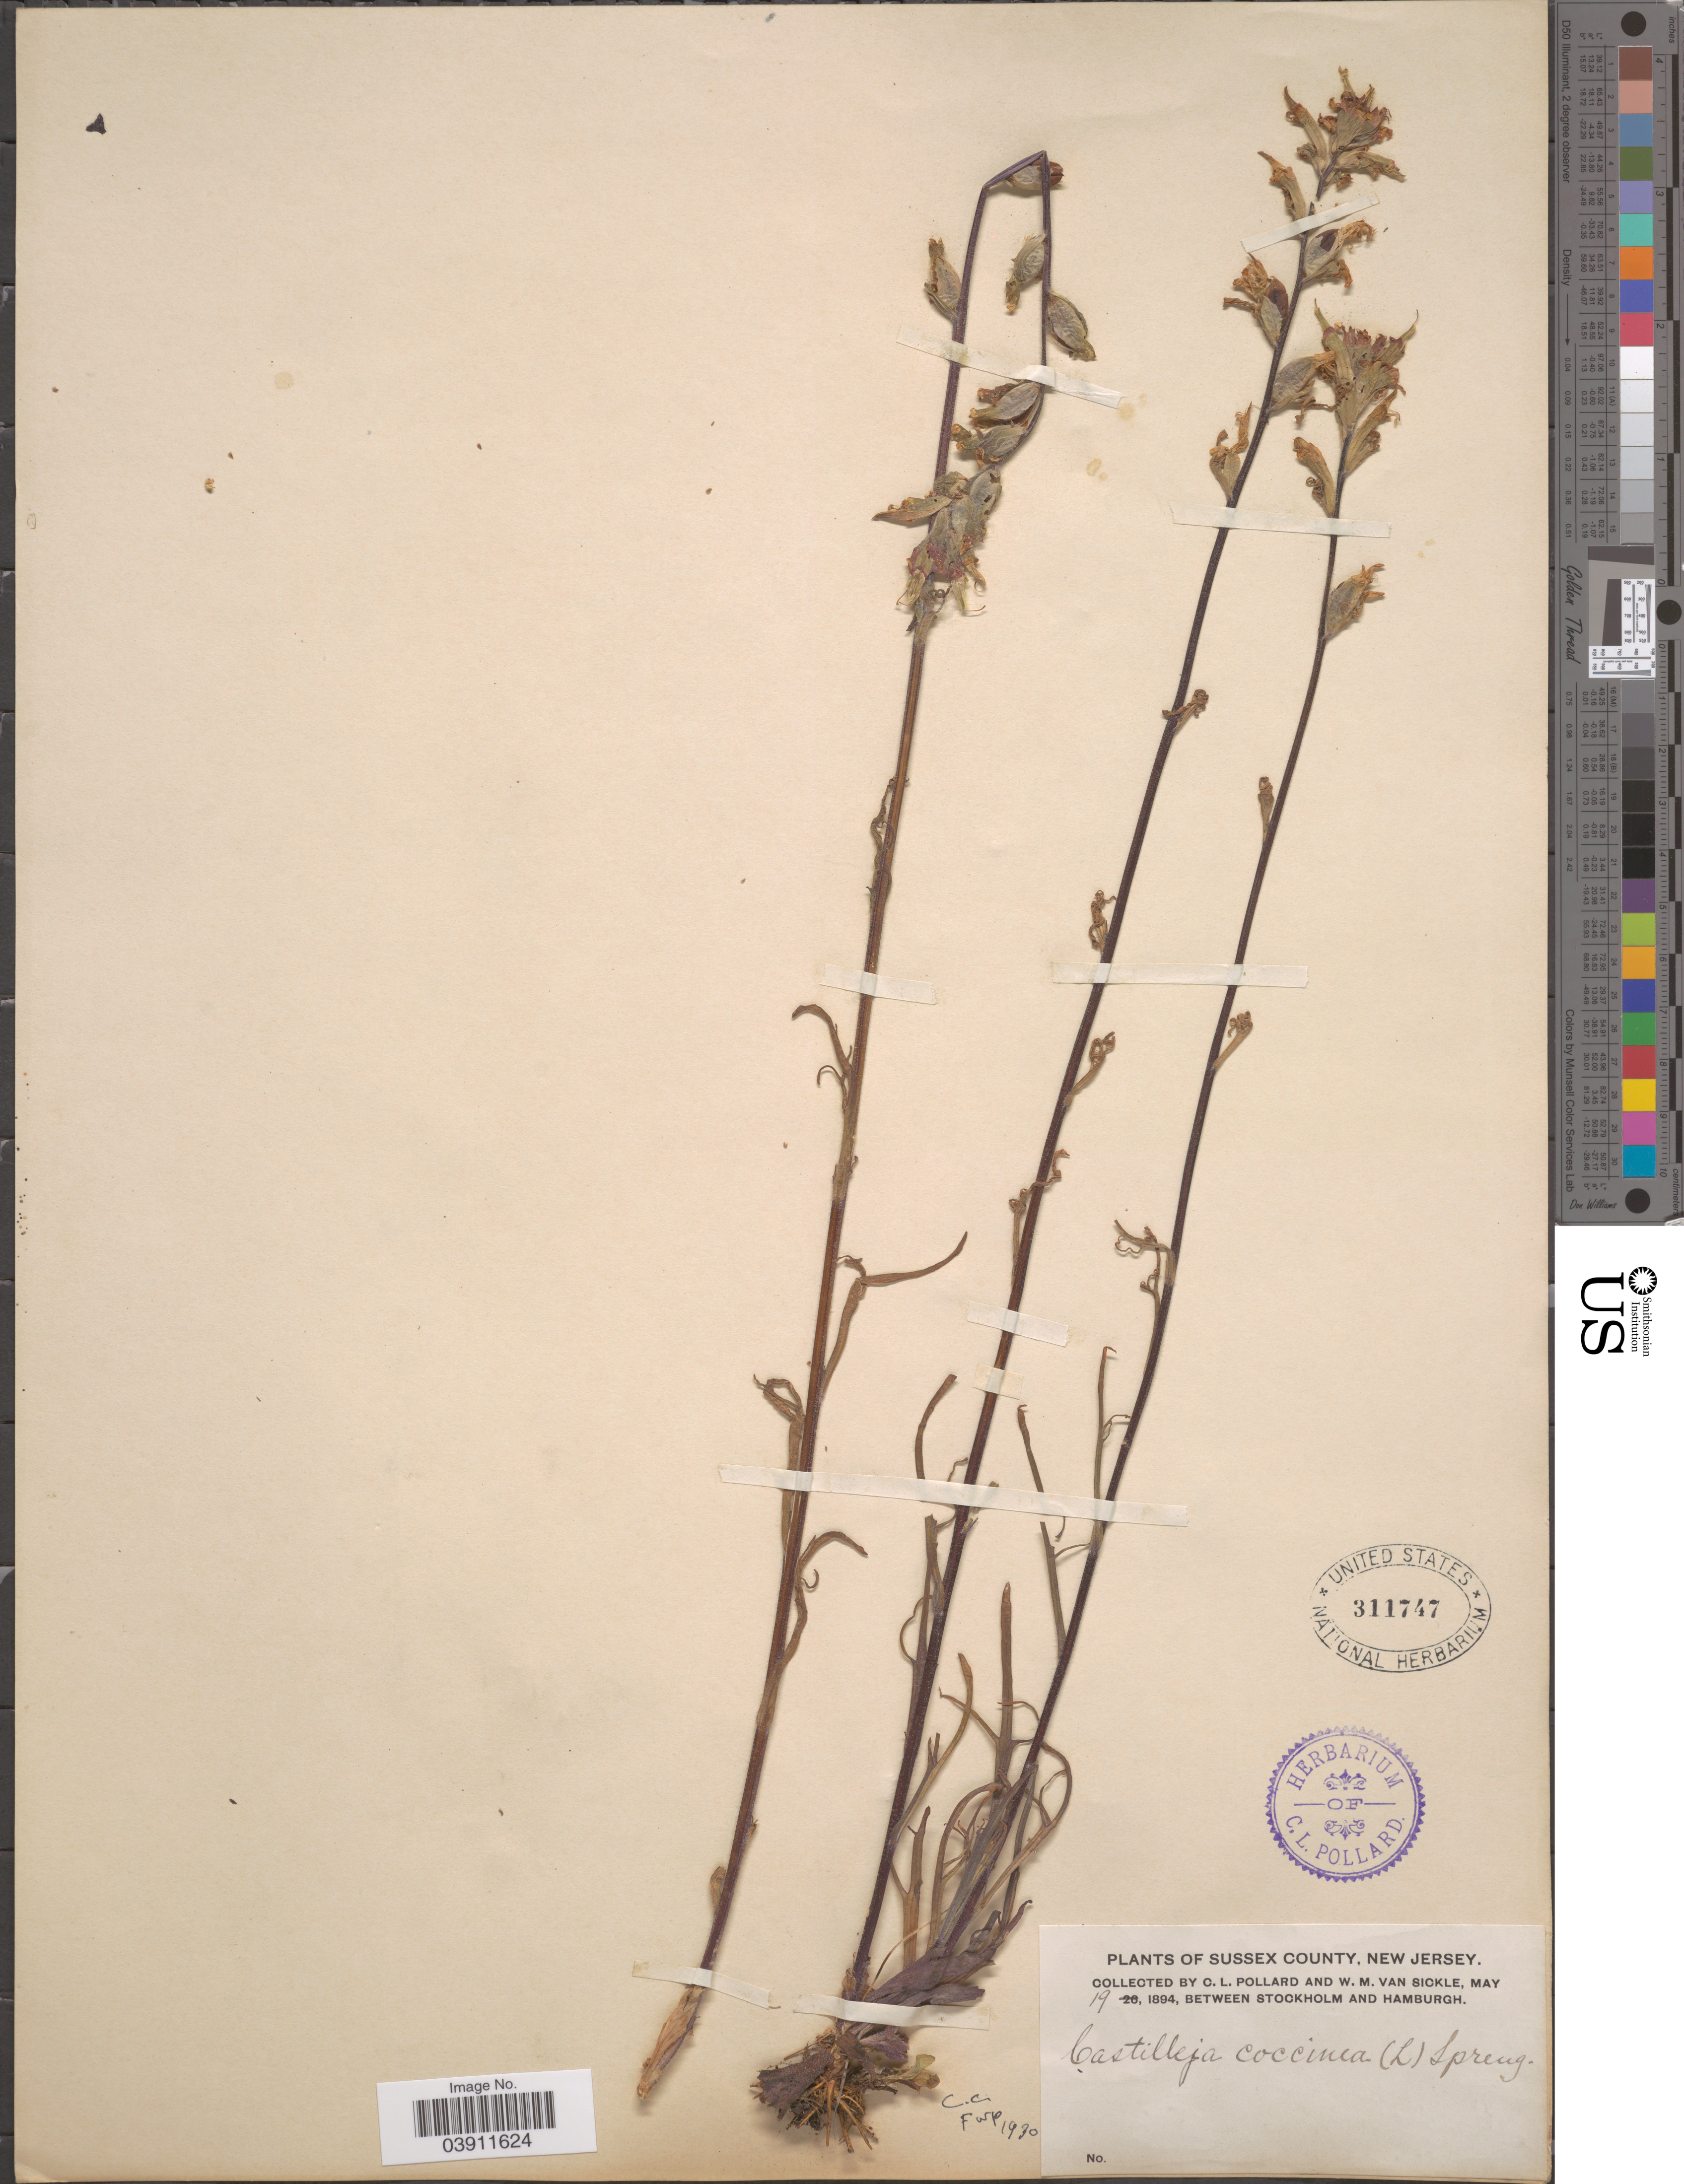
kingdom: Plantae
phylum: Tracheophyta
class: Magnoliopsida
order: Lamiales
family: Orobanchaceae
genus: Castilleja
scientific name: Castilleja coccinea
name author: (L.) Spreng.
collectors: C. L. Pollard & W. M. Van Sickle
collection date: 1894-05-19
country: United States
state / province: New Jersey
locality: Sussex County. Between Stockholm and Hamburgh.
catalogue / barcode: US 311747